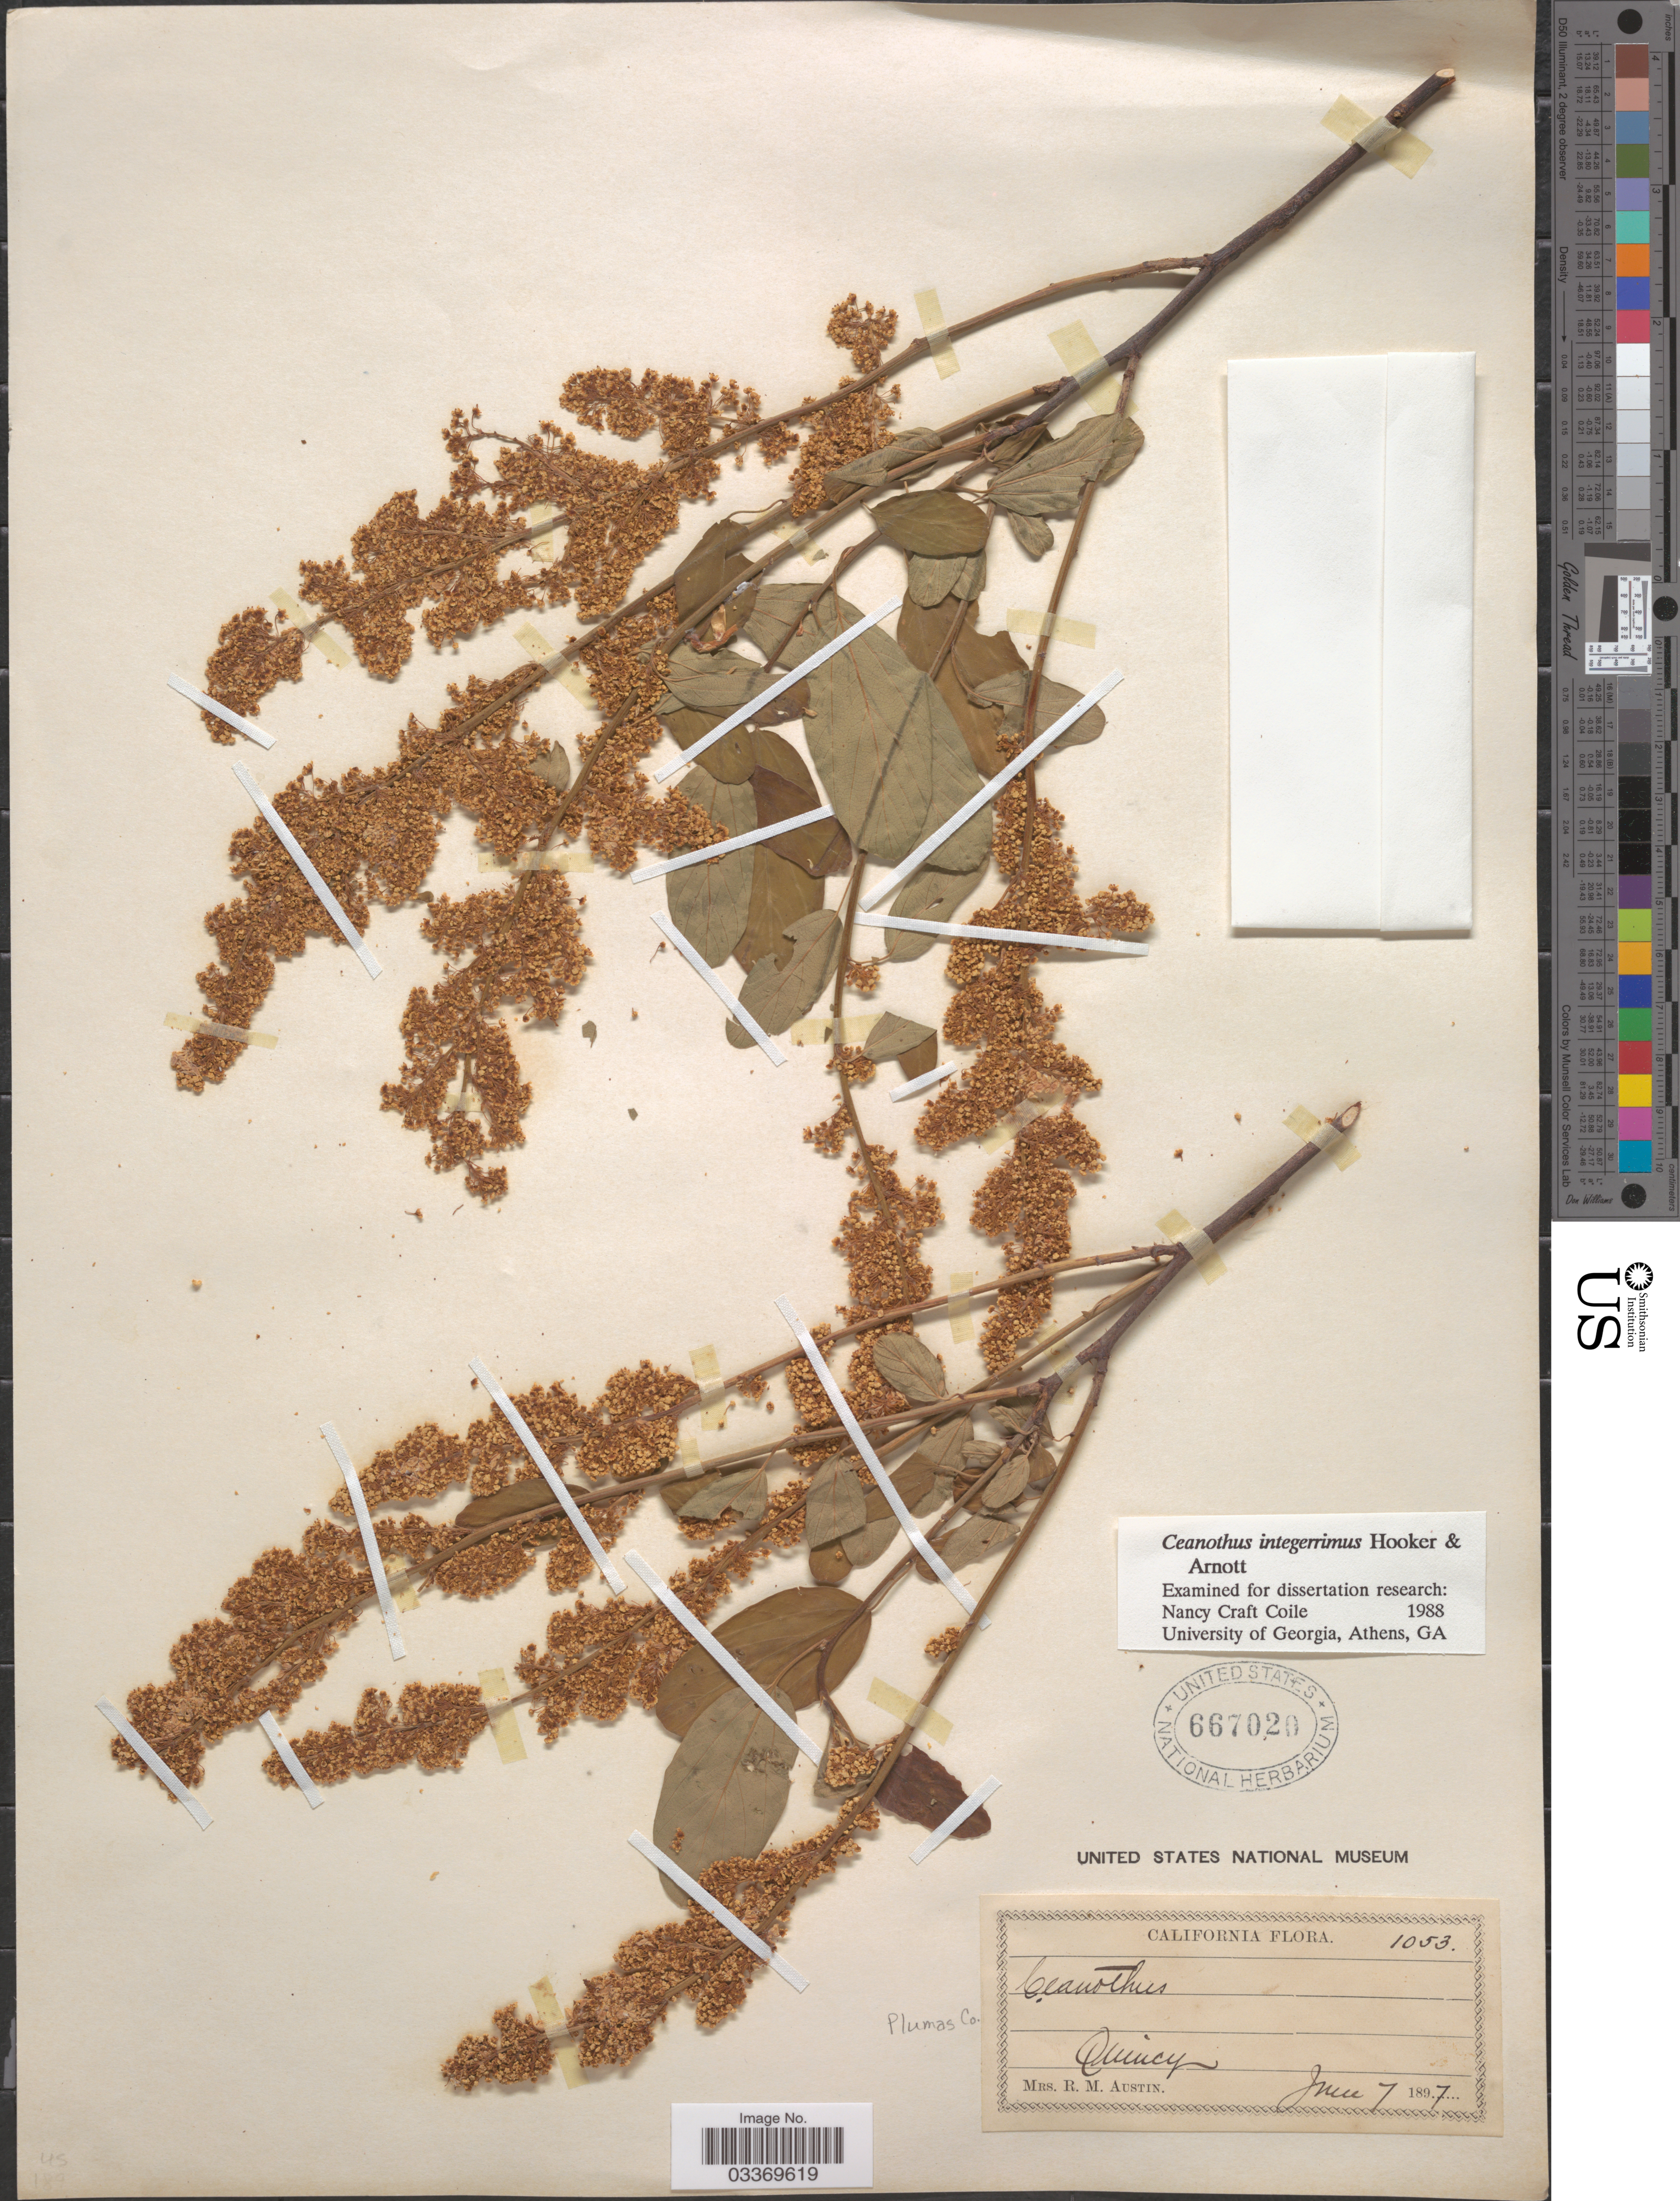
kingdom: Plantae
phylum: Tracheophyta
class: Magnoliopsida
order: Rosales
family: Rhamnaceae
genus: Ceanothus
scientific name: Ceanothus integerrimus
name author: Hook. & Arn.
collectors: R. Austin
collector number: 1053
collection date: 1897-06-07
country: United States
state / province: California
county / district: Plumas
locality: Plumas Co., Quincy.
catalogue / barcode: US 667020